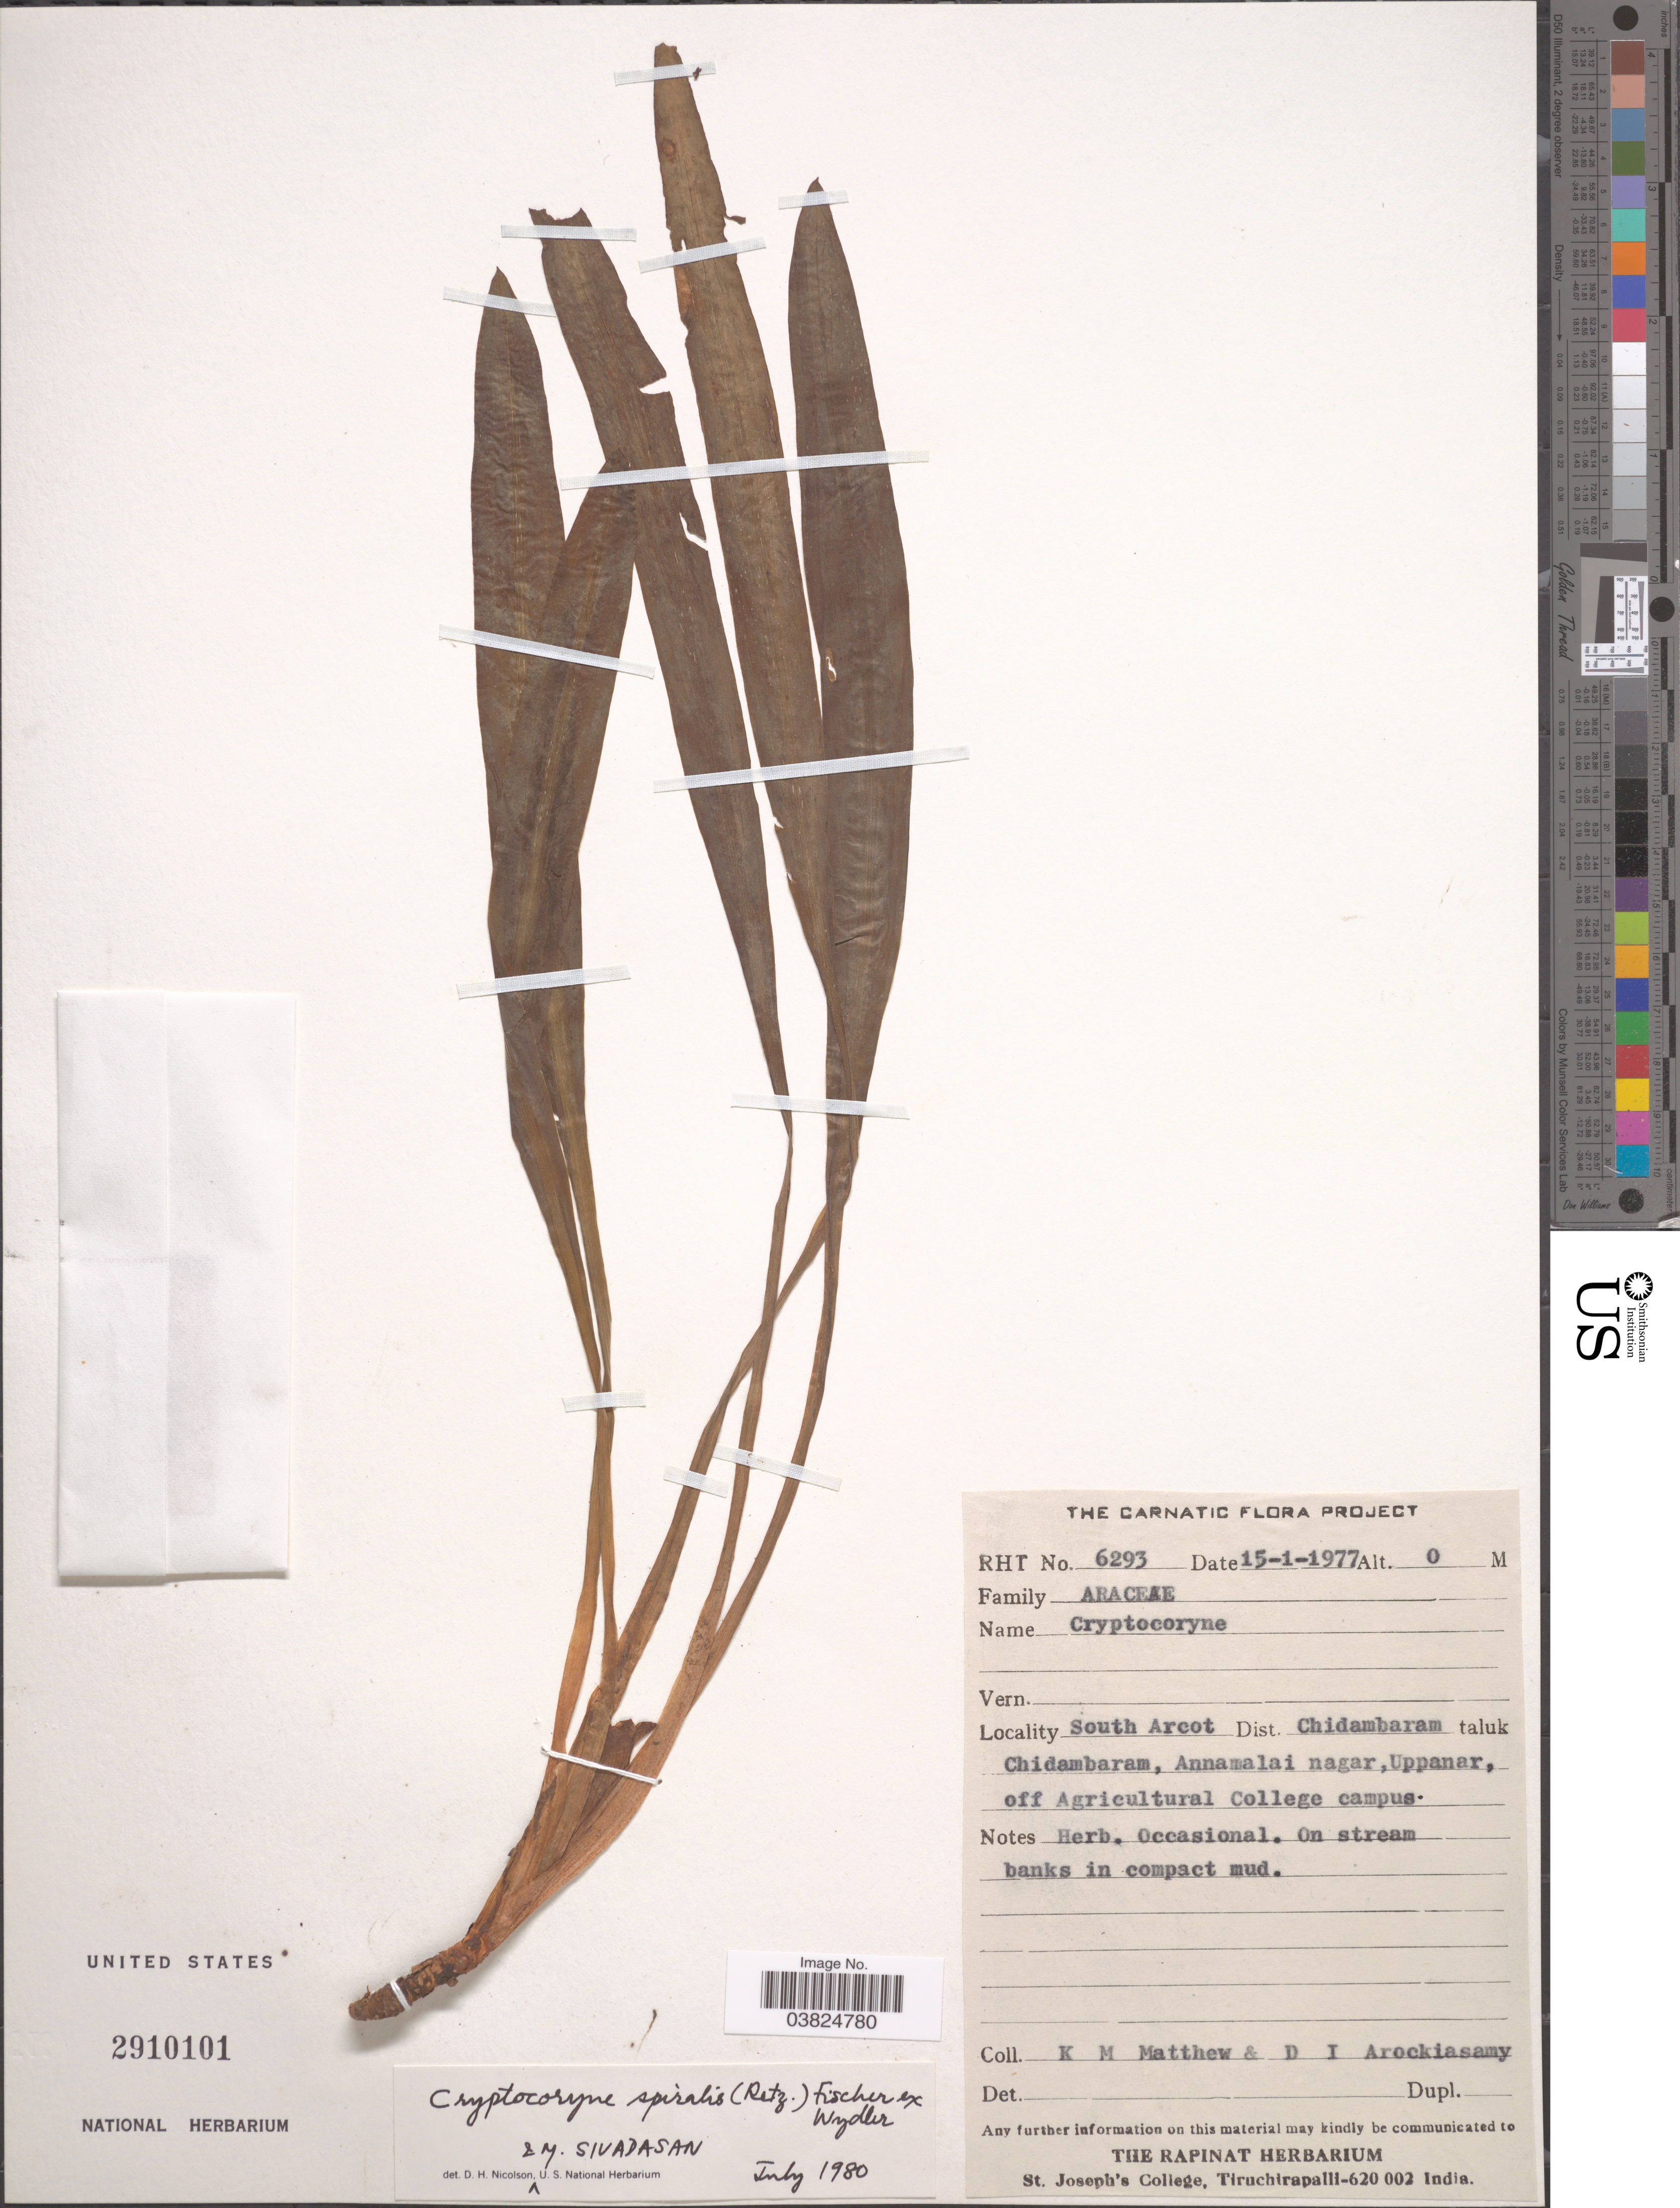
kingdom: Plantae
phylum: Tracheophyta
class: Liliopsida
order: Alismatales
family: Araceae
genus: Cryptocoryne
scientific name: Cryptocoryne spiralis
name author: (Retz.) Fisch. ex Wydler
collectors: K. M. Matthew & D. Arockiasamy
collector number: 6293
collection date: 1977-01-15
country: India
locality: South Arcot Dist. Chidambaram taluk. Chidambaram, Annamalai nagar, Uppanar, off Agricultural College campus.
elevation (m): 0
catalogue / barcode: US 2910101